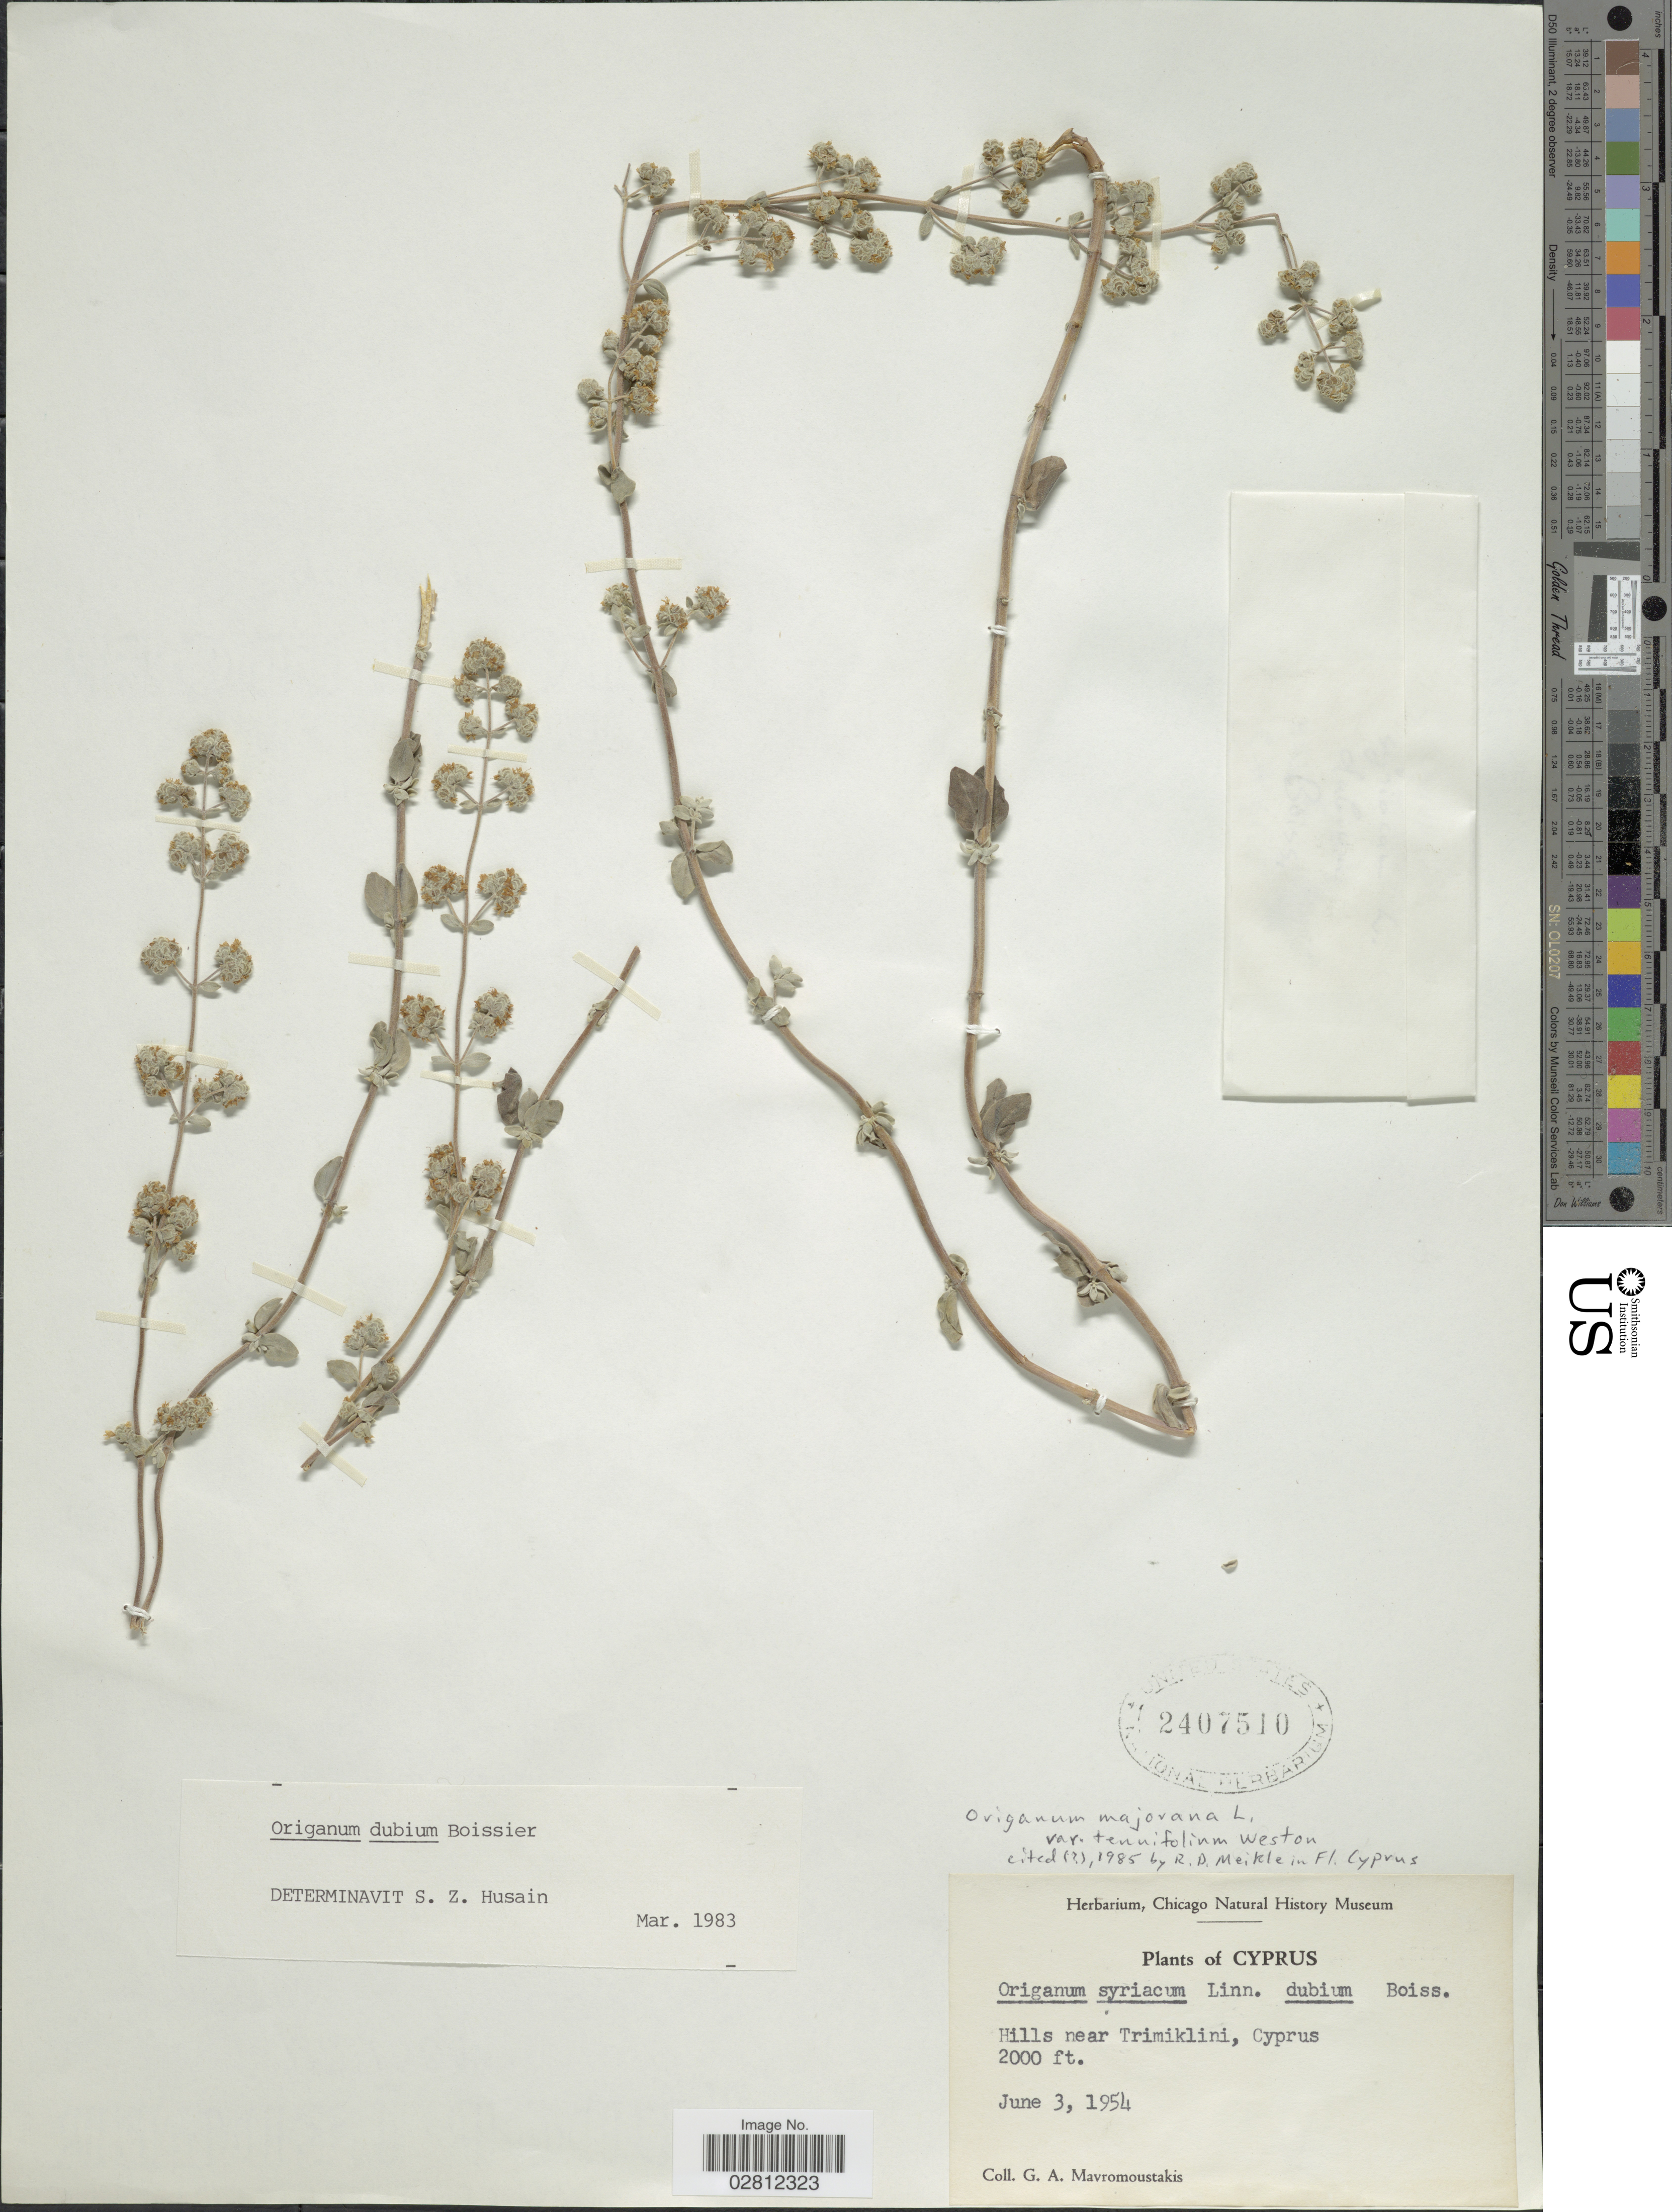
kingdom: Plantae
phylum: Tracheophyta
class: Magnoliopsida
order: Lamiales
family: Lamiaceae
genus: Origanum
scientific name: Origanum majorana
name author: L.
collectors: G. Mavromoustakis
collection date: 1954-06-03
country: Cyprus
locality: Hills near Trimiklini.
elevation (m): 610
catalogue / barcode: US 2407510